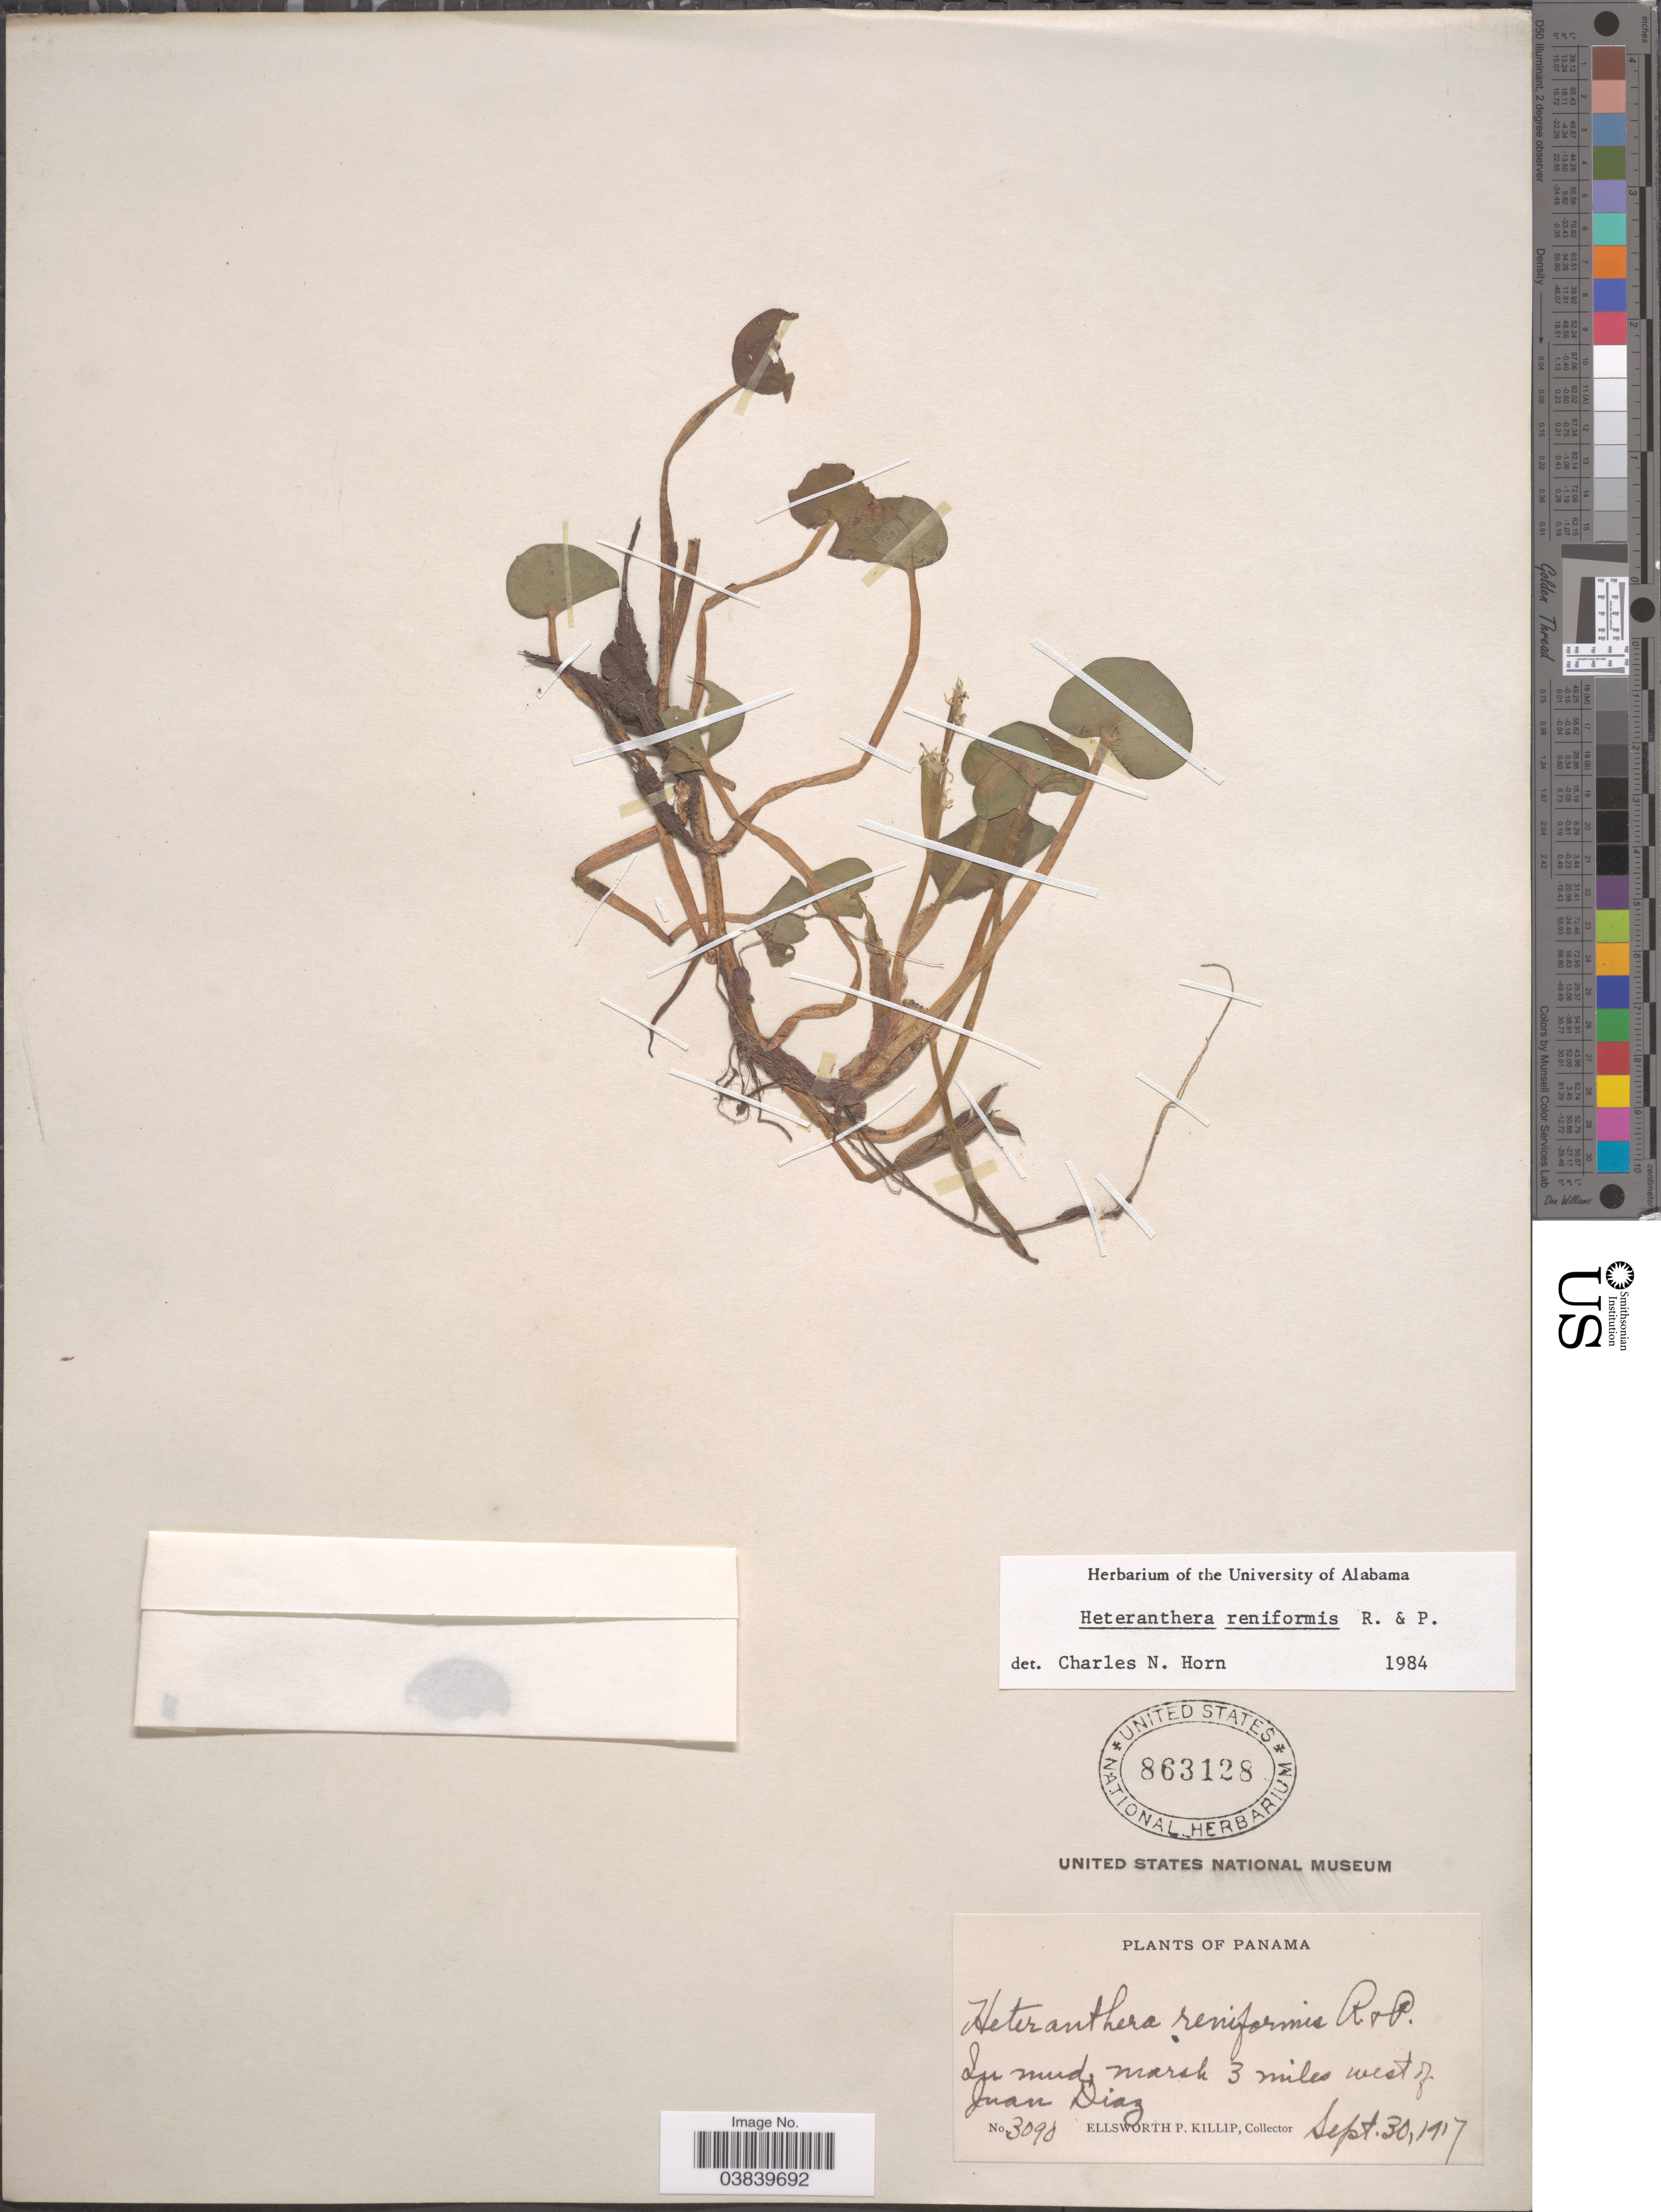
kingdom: Plantae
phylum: Tracheophyta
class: Liliopsida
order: Commelinales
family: Pontederiaceae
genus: Heteranthera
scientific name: Heteranthera reniformis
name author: Ruiz & Pav.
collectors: E. P. Killip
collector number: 3098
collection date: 1917-09-30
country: Panama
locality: Marsh 3 miles west of Juan Diaz.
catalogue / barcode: US 863128